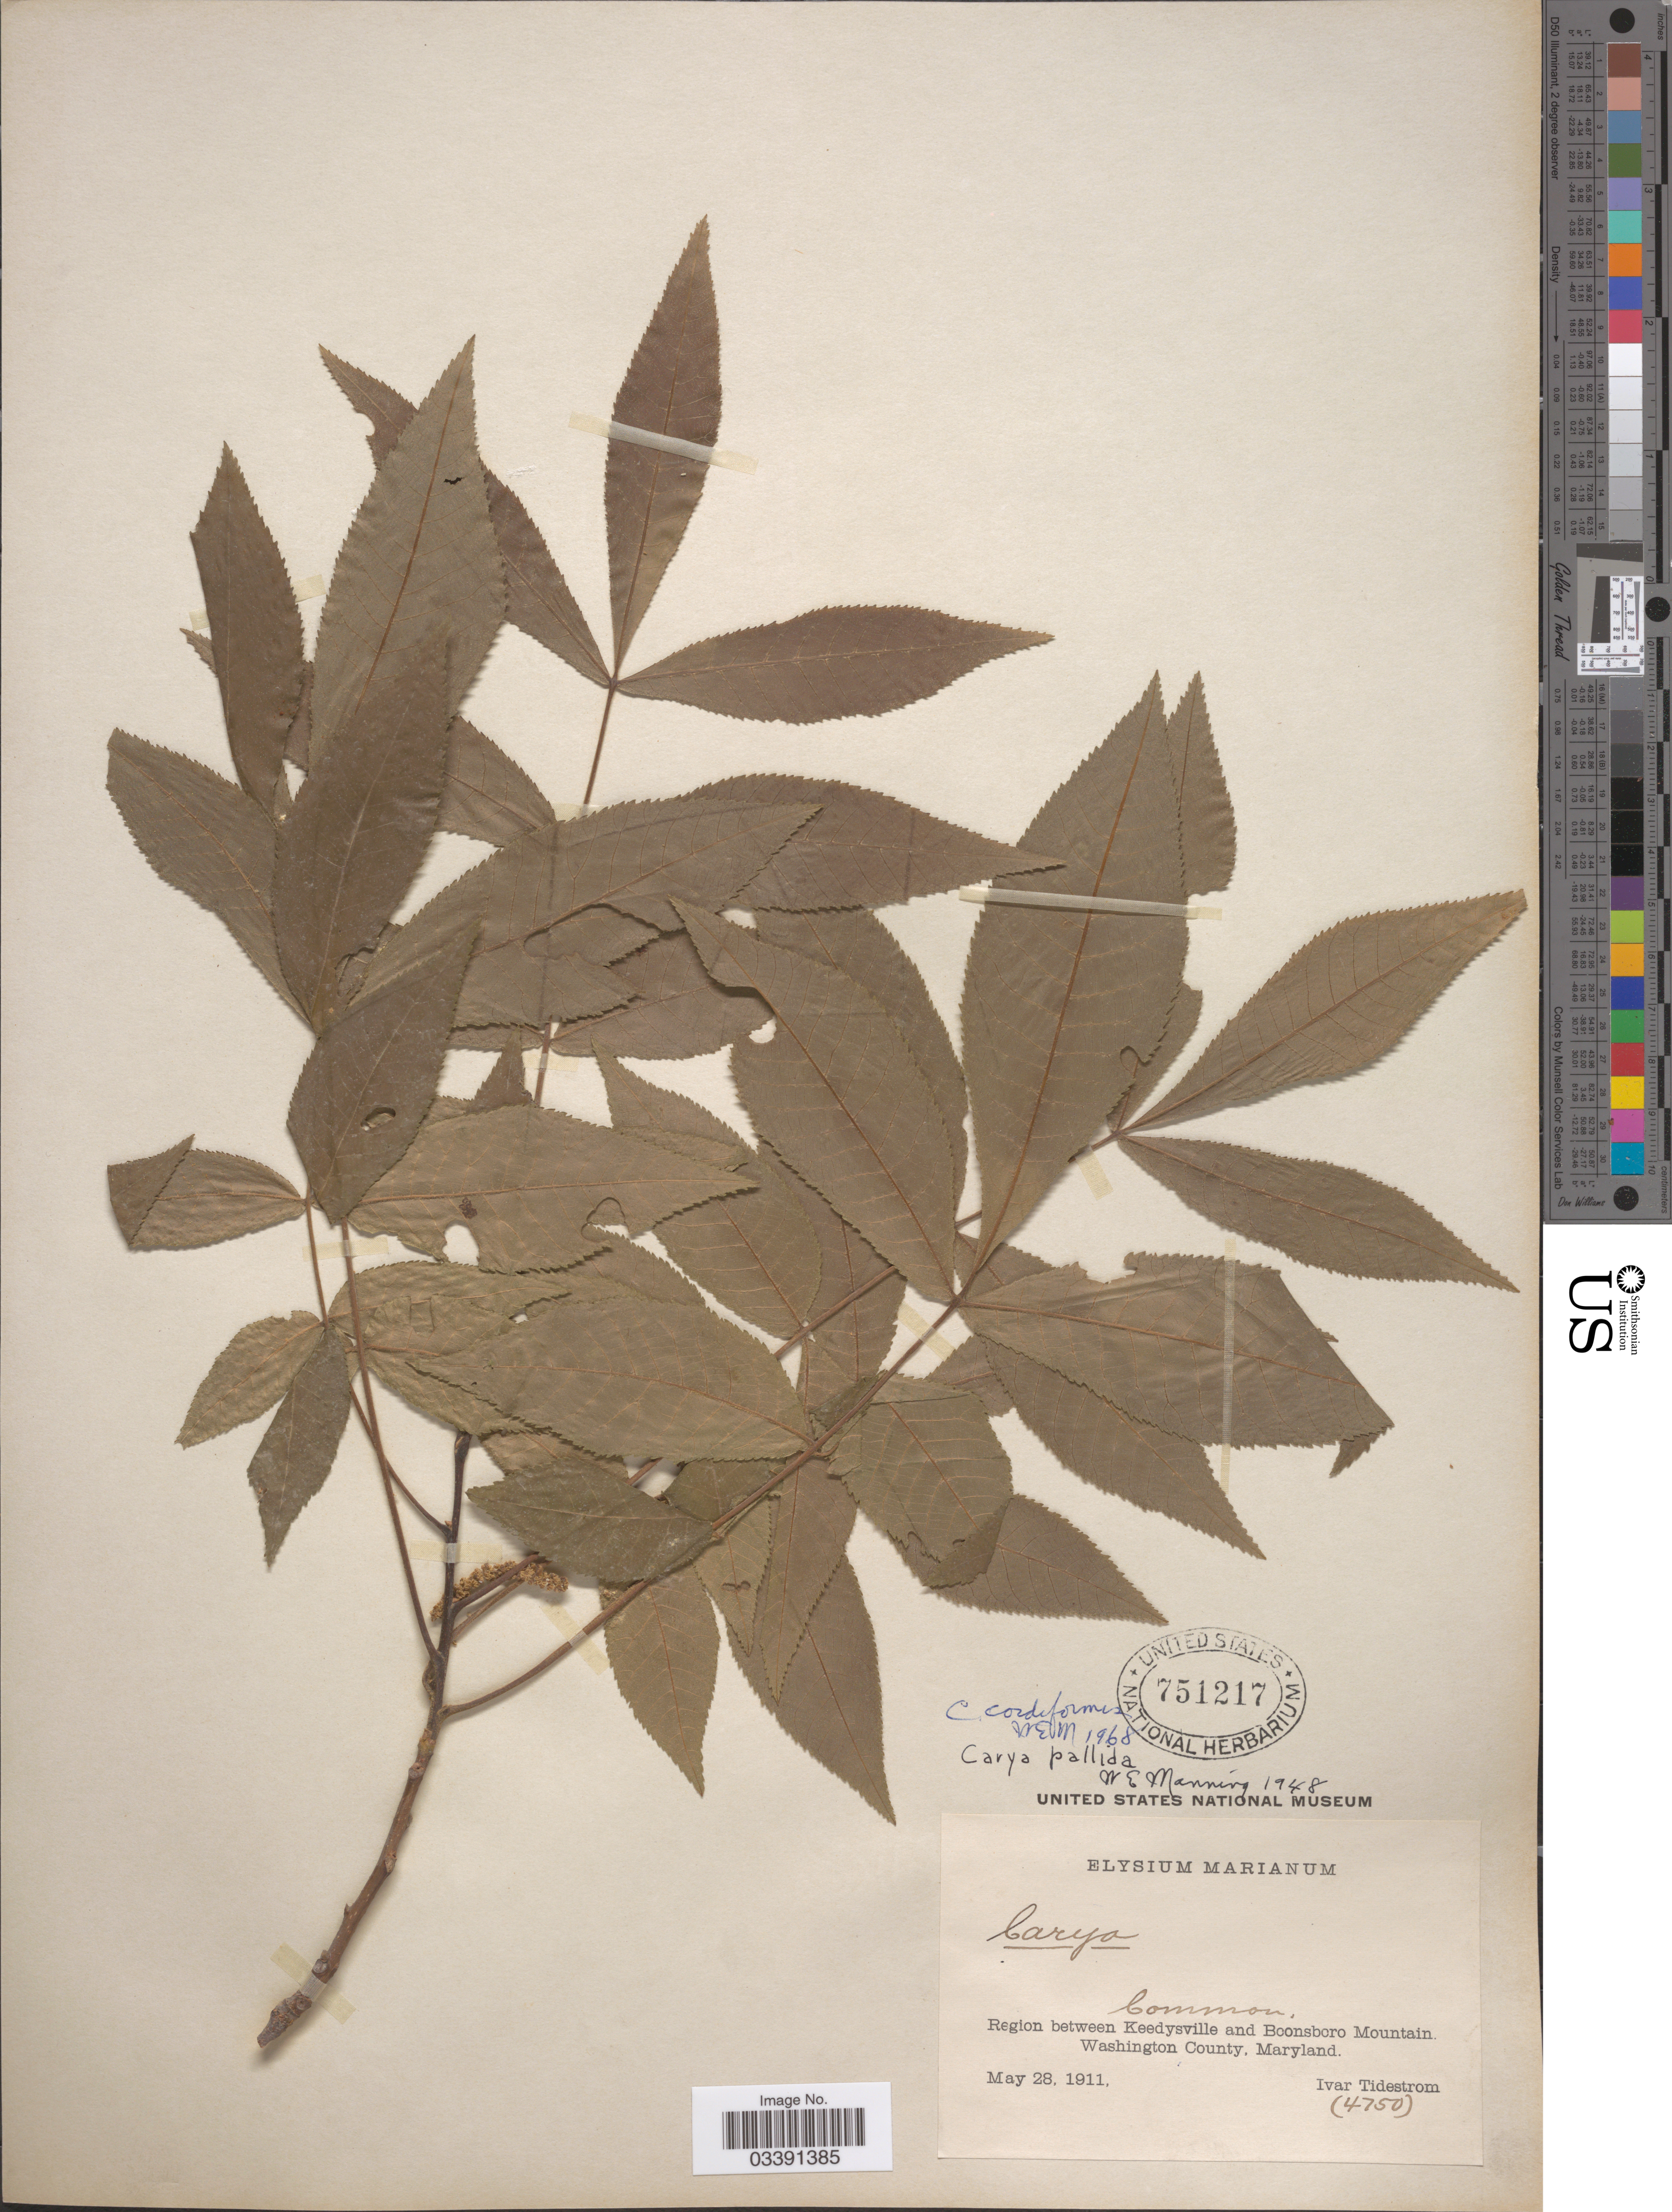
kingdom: Plantae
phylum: Tracheophyta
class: Magnoliopsida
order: Fagales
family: Juglandaceae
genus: Carya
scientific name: Carya cordiformis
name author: (Wangenh.) K. Koch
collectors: I. F. Tidestrom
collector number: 4750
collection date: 1911-05-28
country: United States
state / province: Maryland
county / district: Washington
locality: Region between Keedysville and Boonsboro Mountain. Washington County.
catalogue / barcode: US 751217